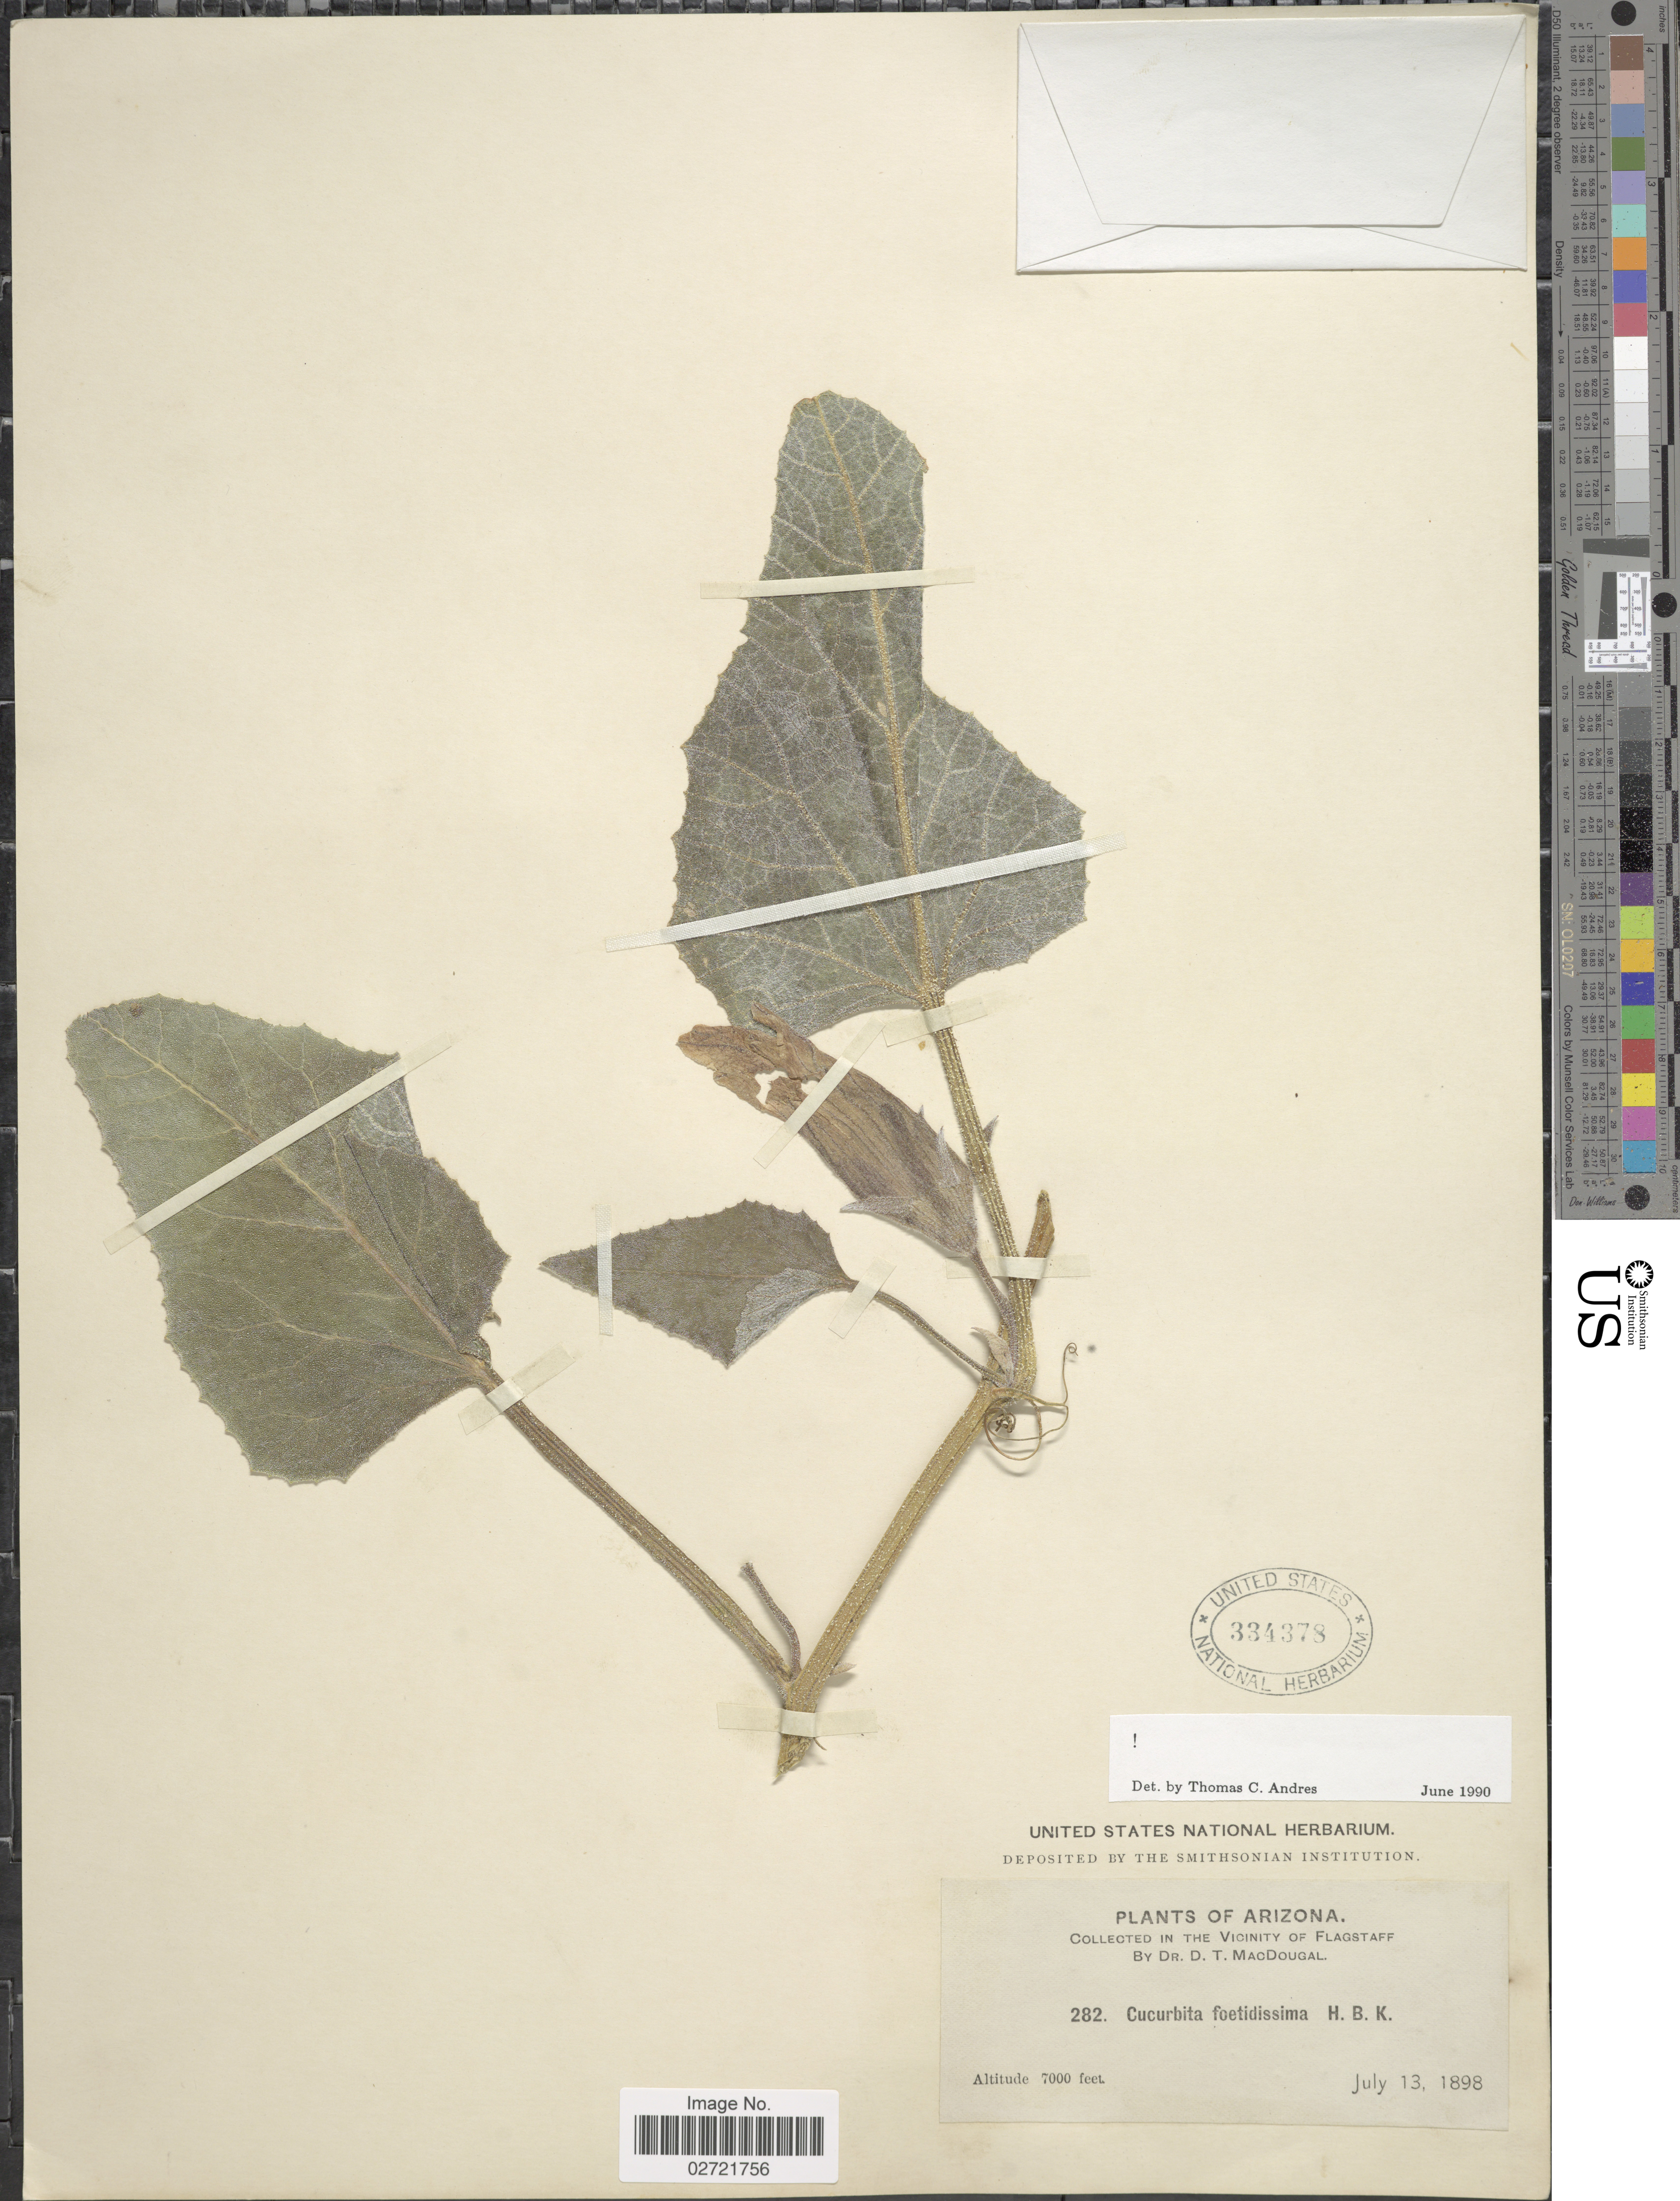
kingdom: Plantae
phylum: Tracheophyta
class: Magnoliopsida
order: Cucurbitales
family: Cucurbitaceae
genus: Cucurbita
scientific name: Cucurbita foetidissima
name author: Kunth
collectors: D. T. MacDougal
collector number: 282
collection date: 1898-07-13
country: United States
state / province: Arizona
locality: In The Vicinity of Flagstaff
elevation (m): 2134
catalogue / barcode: US 334378